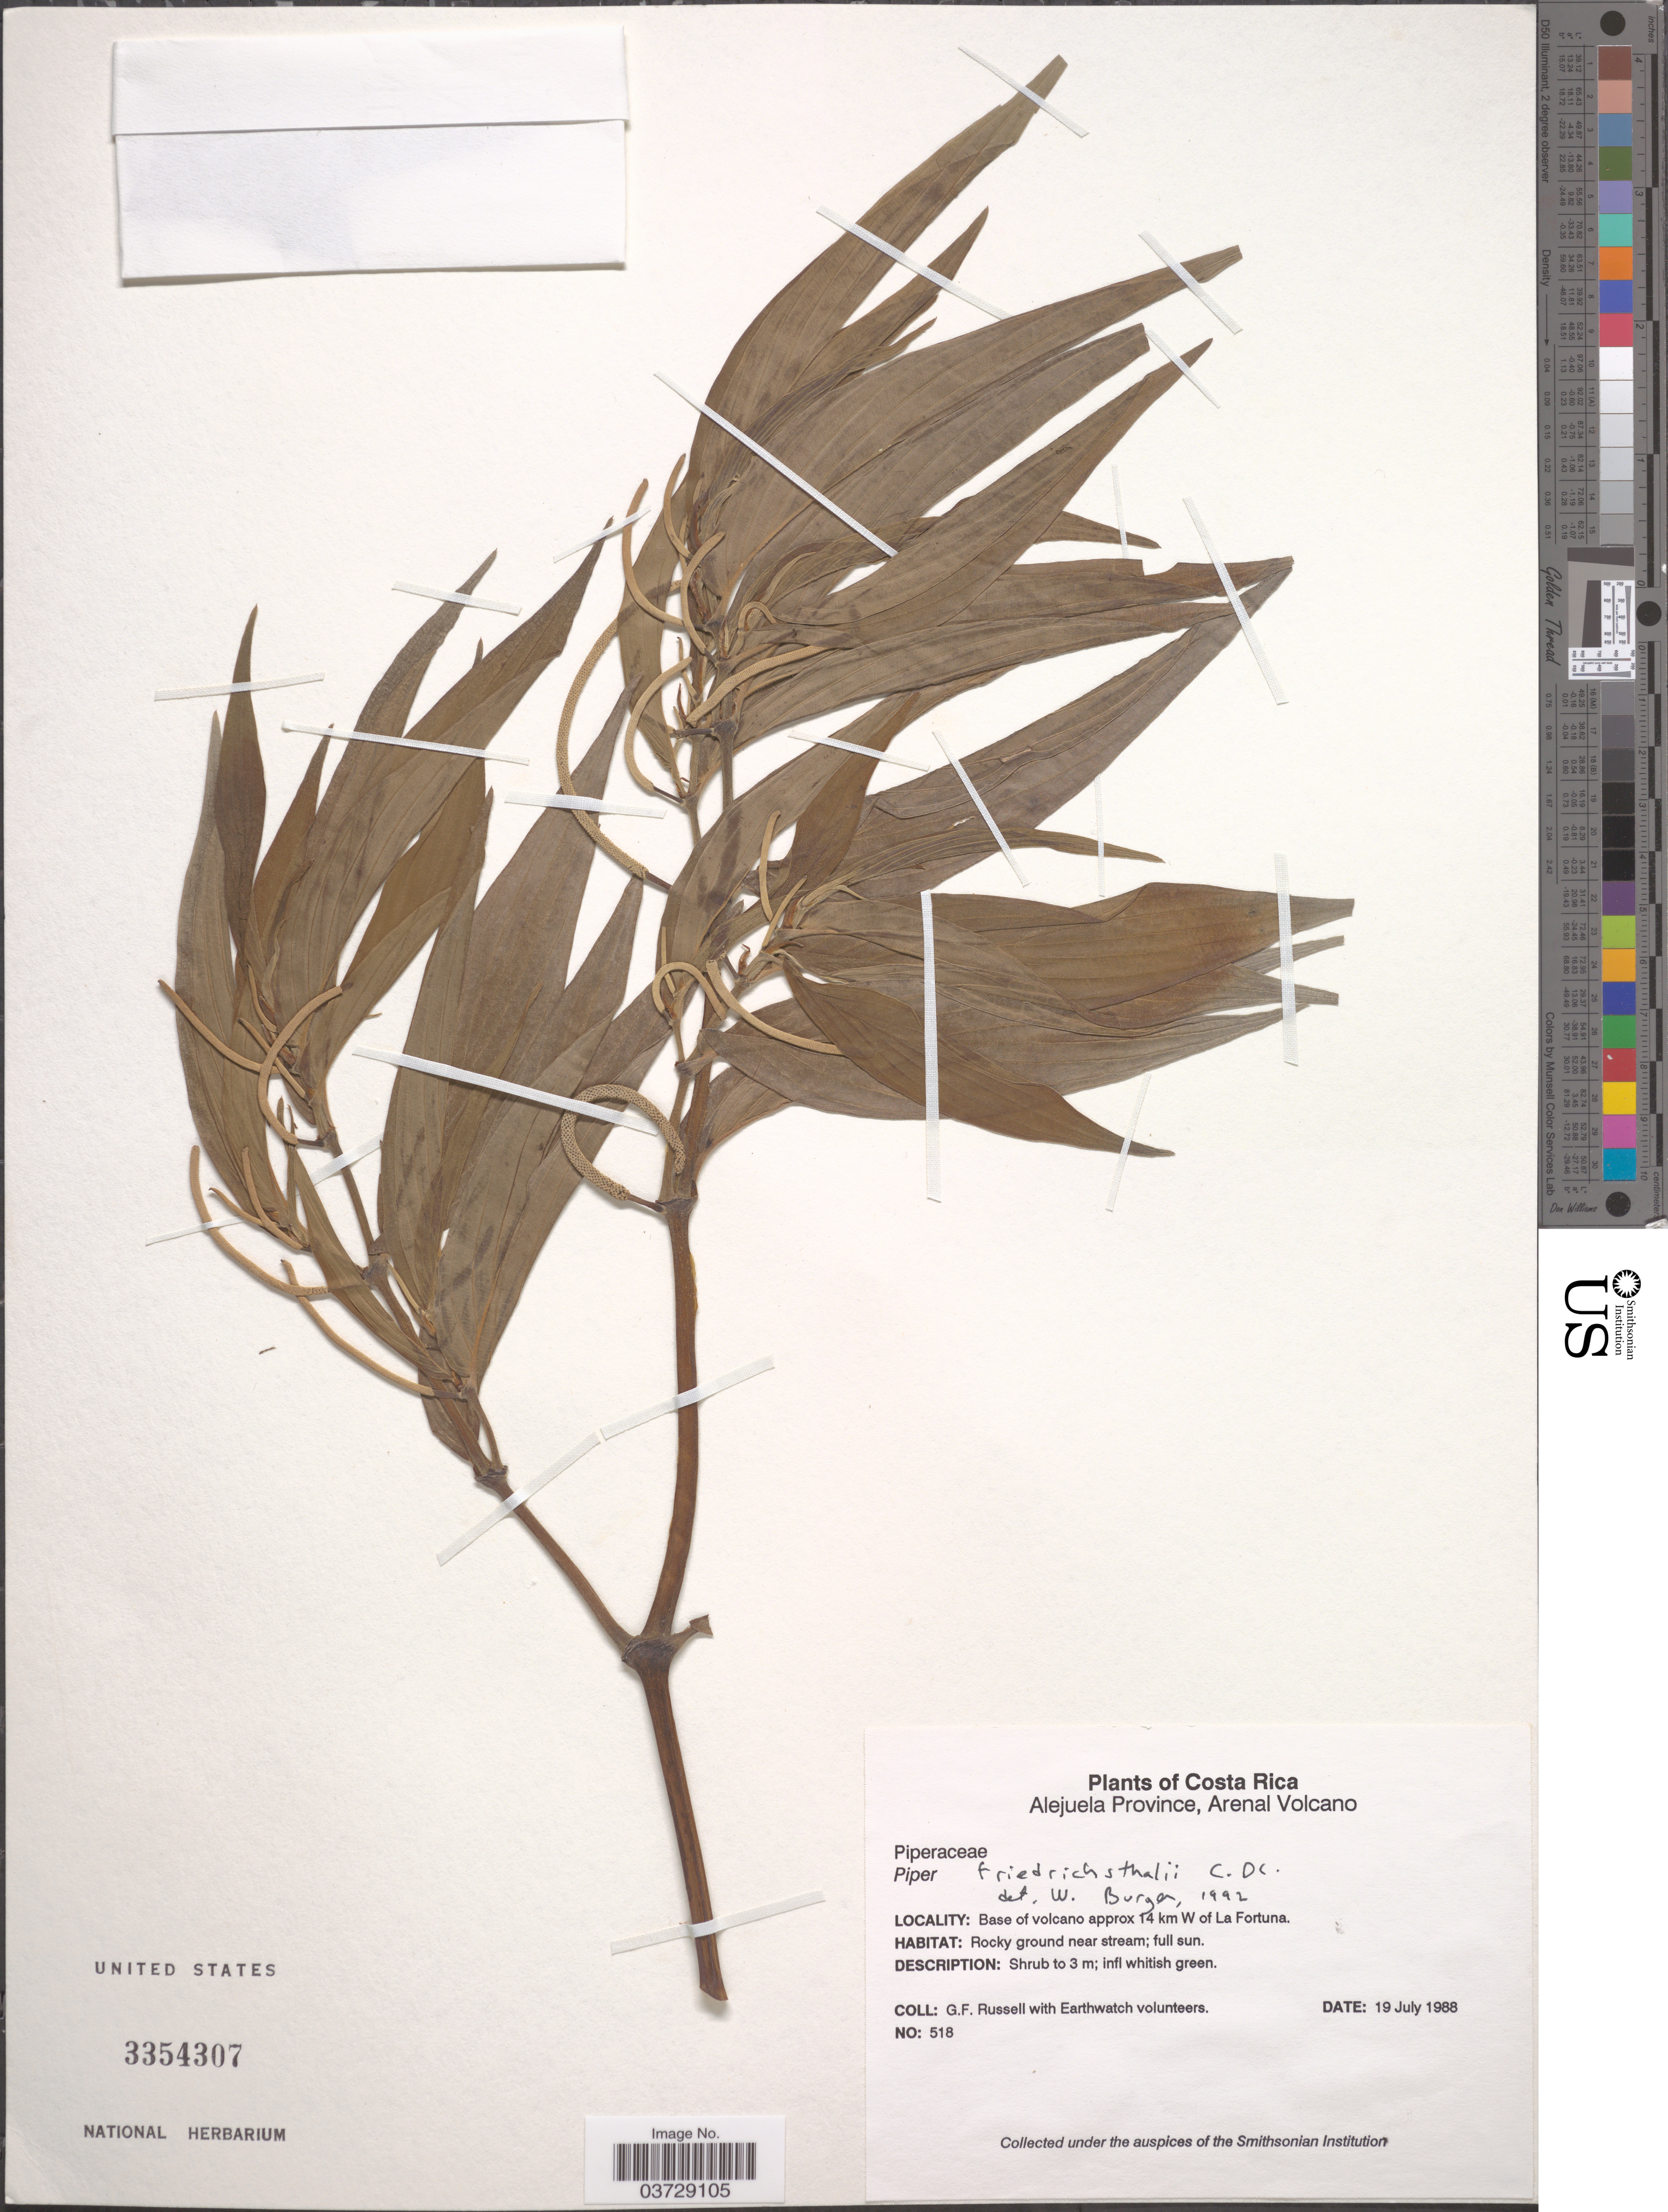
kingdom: Plantae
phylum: Tracheophyta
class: Magnoliopsida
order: Piperales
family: Piperaceae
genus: Piper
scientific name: Piper friedrichsthalii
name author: C. DC.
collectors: G. Russell & Earthwatch Volunteers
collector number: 518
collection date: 1988-07-19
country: Costa Rica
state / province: Alajuela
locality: Alejuela Province, Arenal Volcano. Base of volcano approx 14 km W of La Fortuna.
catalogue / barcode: US 3354307